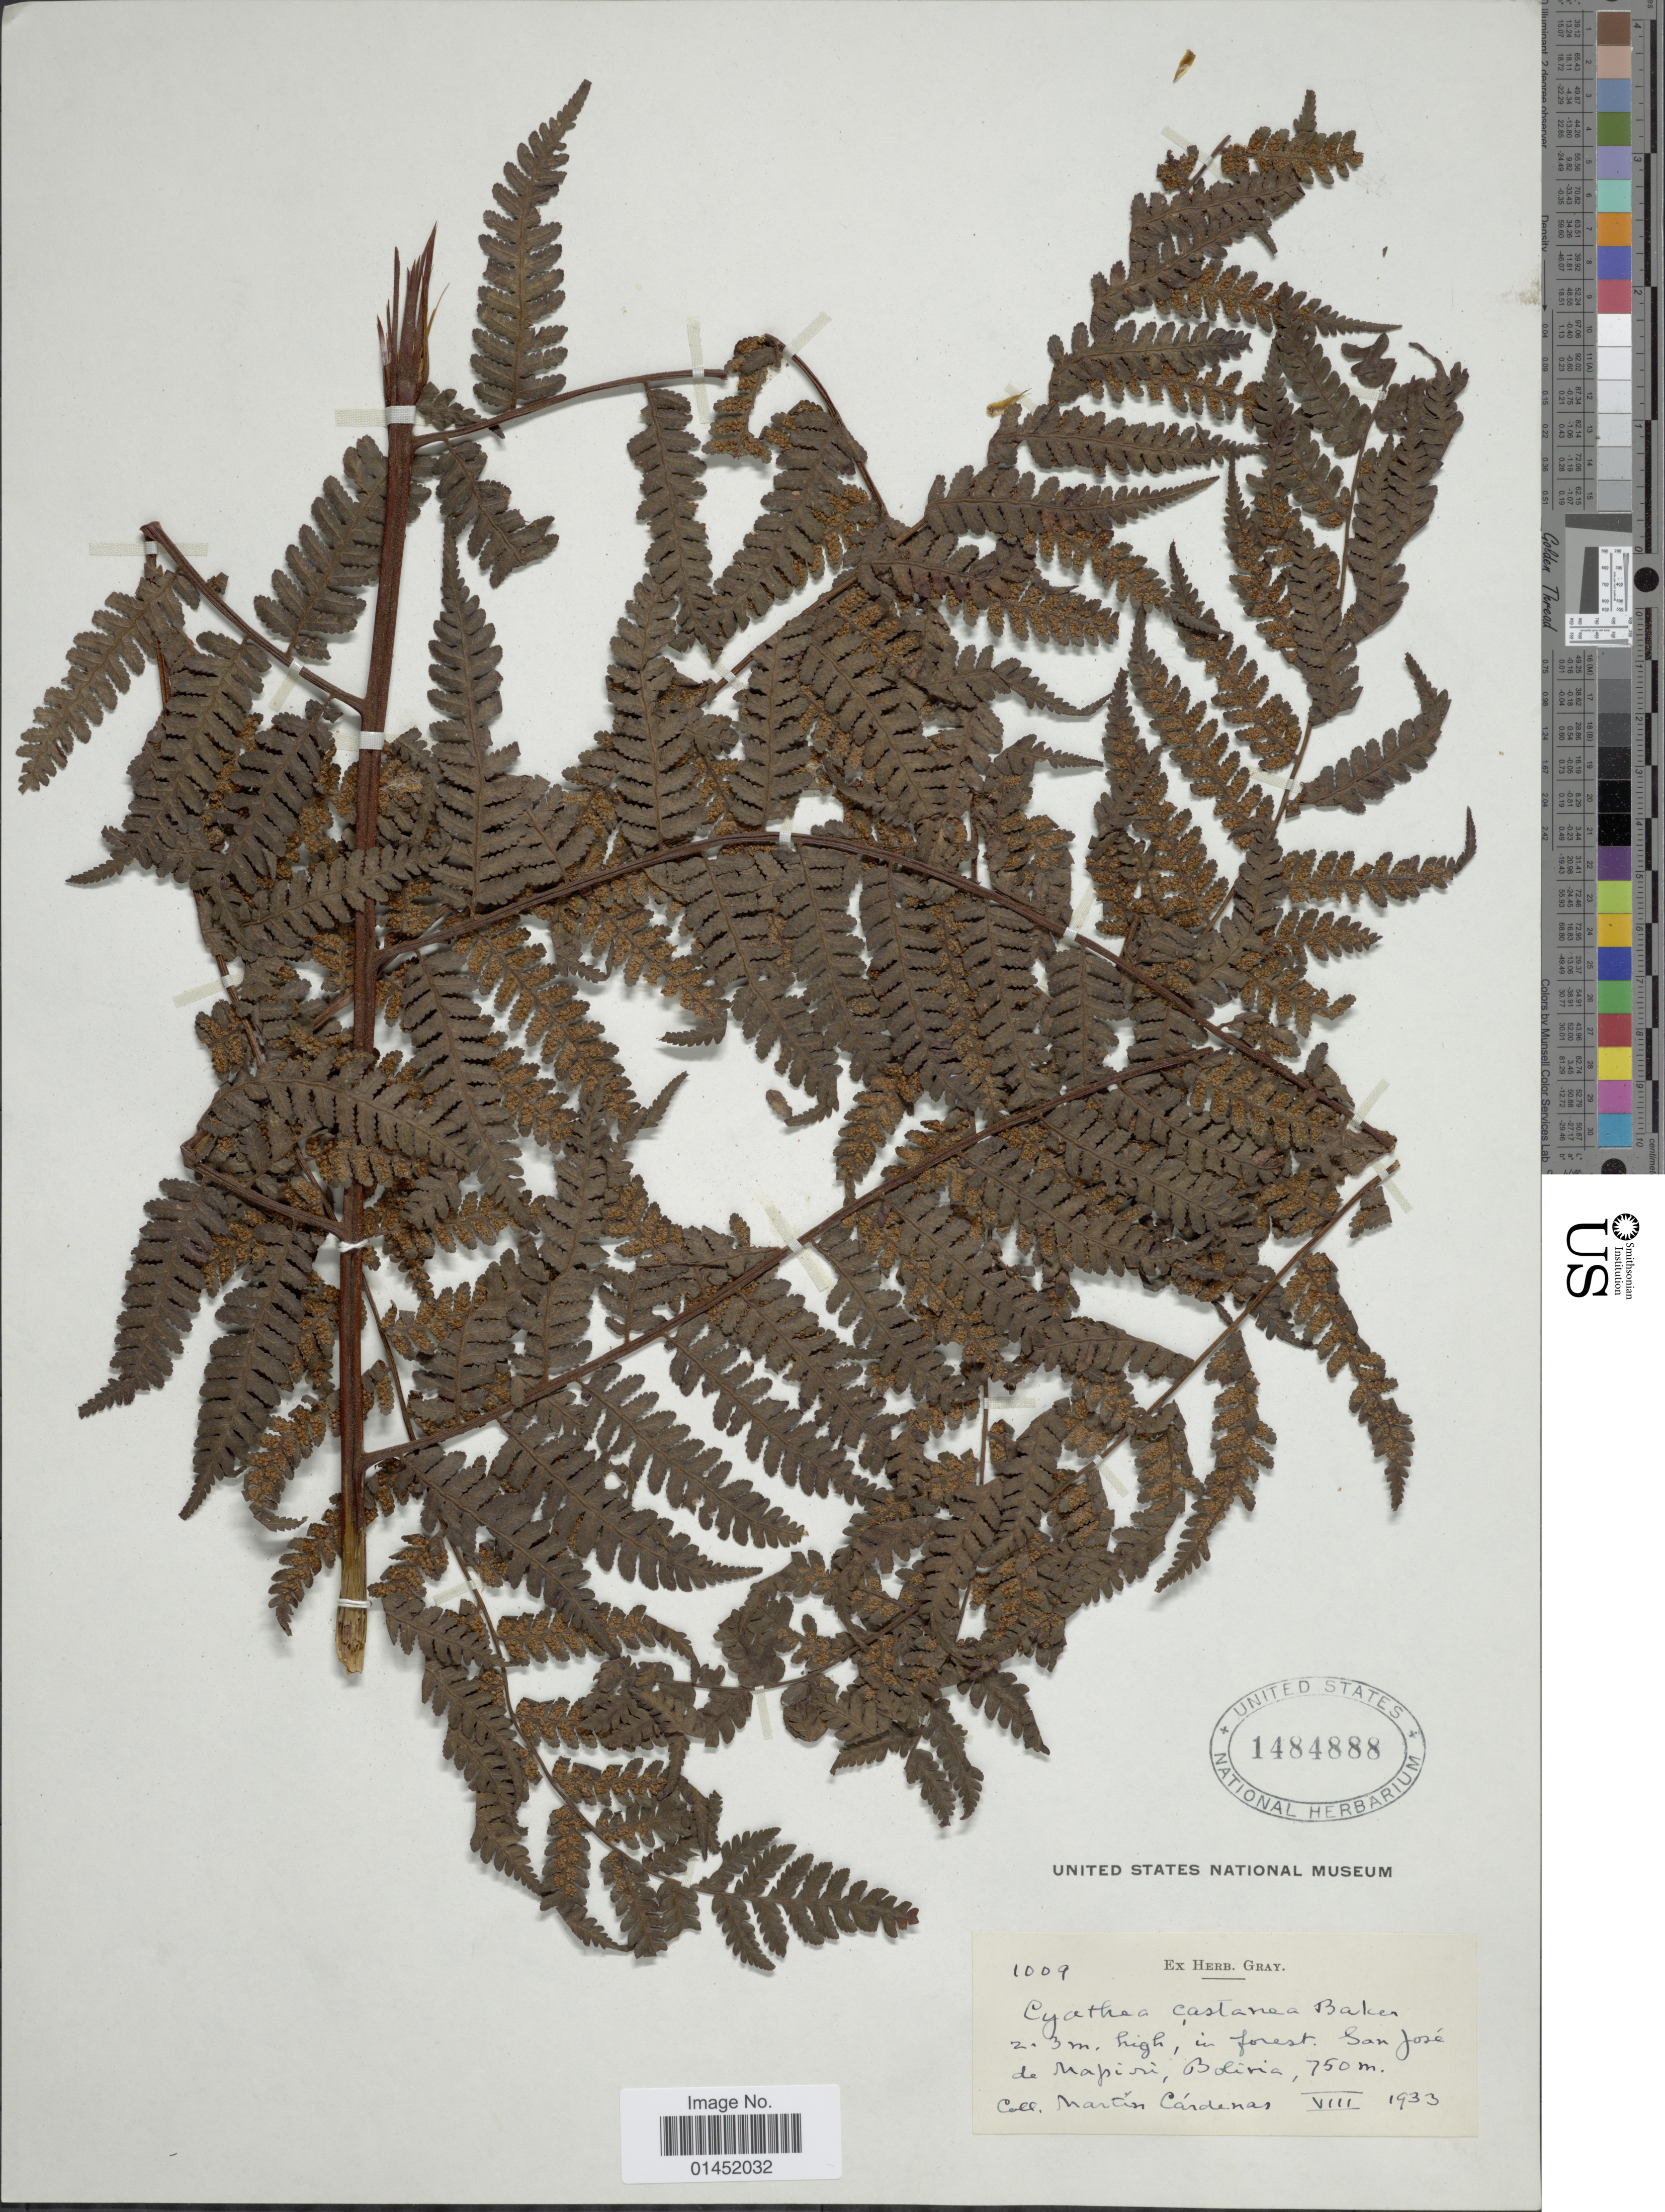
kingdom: Plantae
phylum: Tracheophyta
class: Polypodiopsida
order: Cyatheales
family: Cyatheaceae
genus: Cyathea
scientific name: Cyathea lechleri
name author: Mett.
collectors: M. Cárdenas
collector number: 1009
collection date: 1933-08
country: Bolivia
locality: In San José de Mapiri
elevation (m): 750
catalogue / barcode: US 1484888